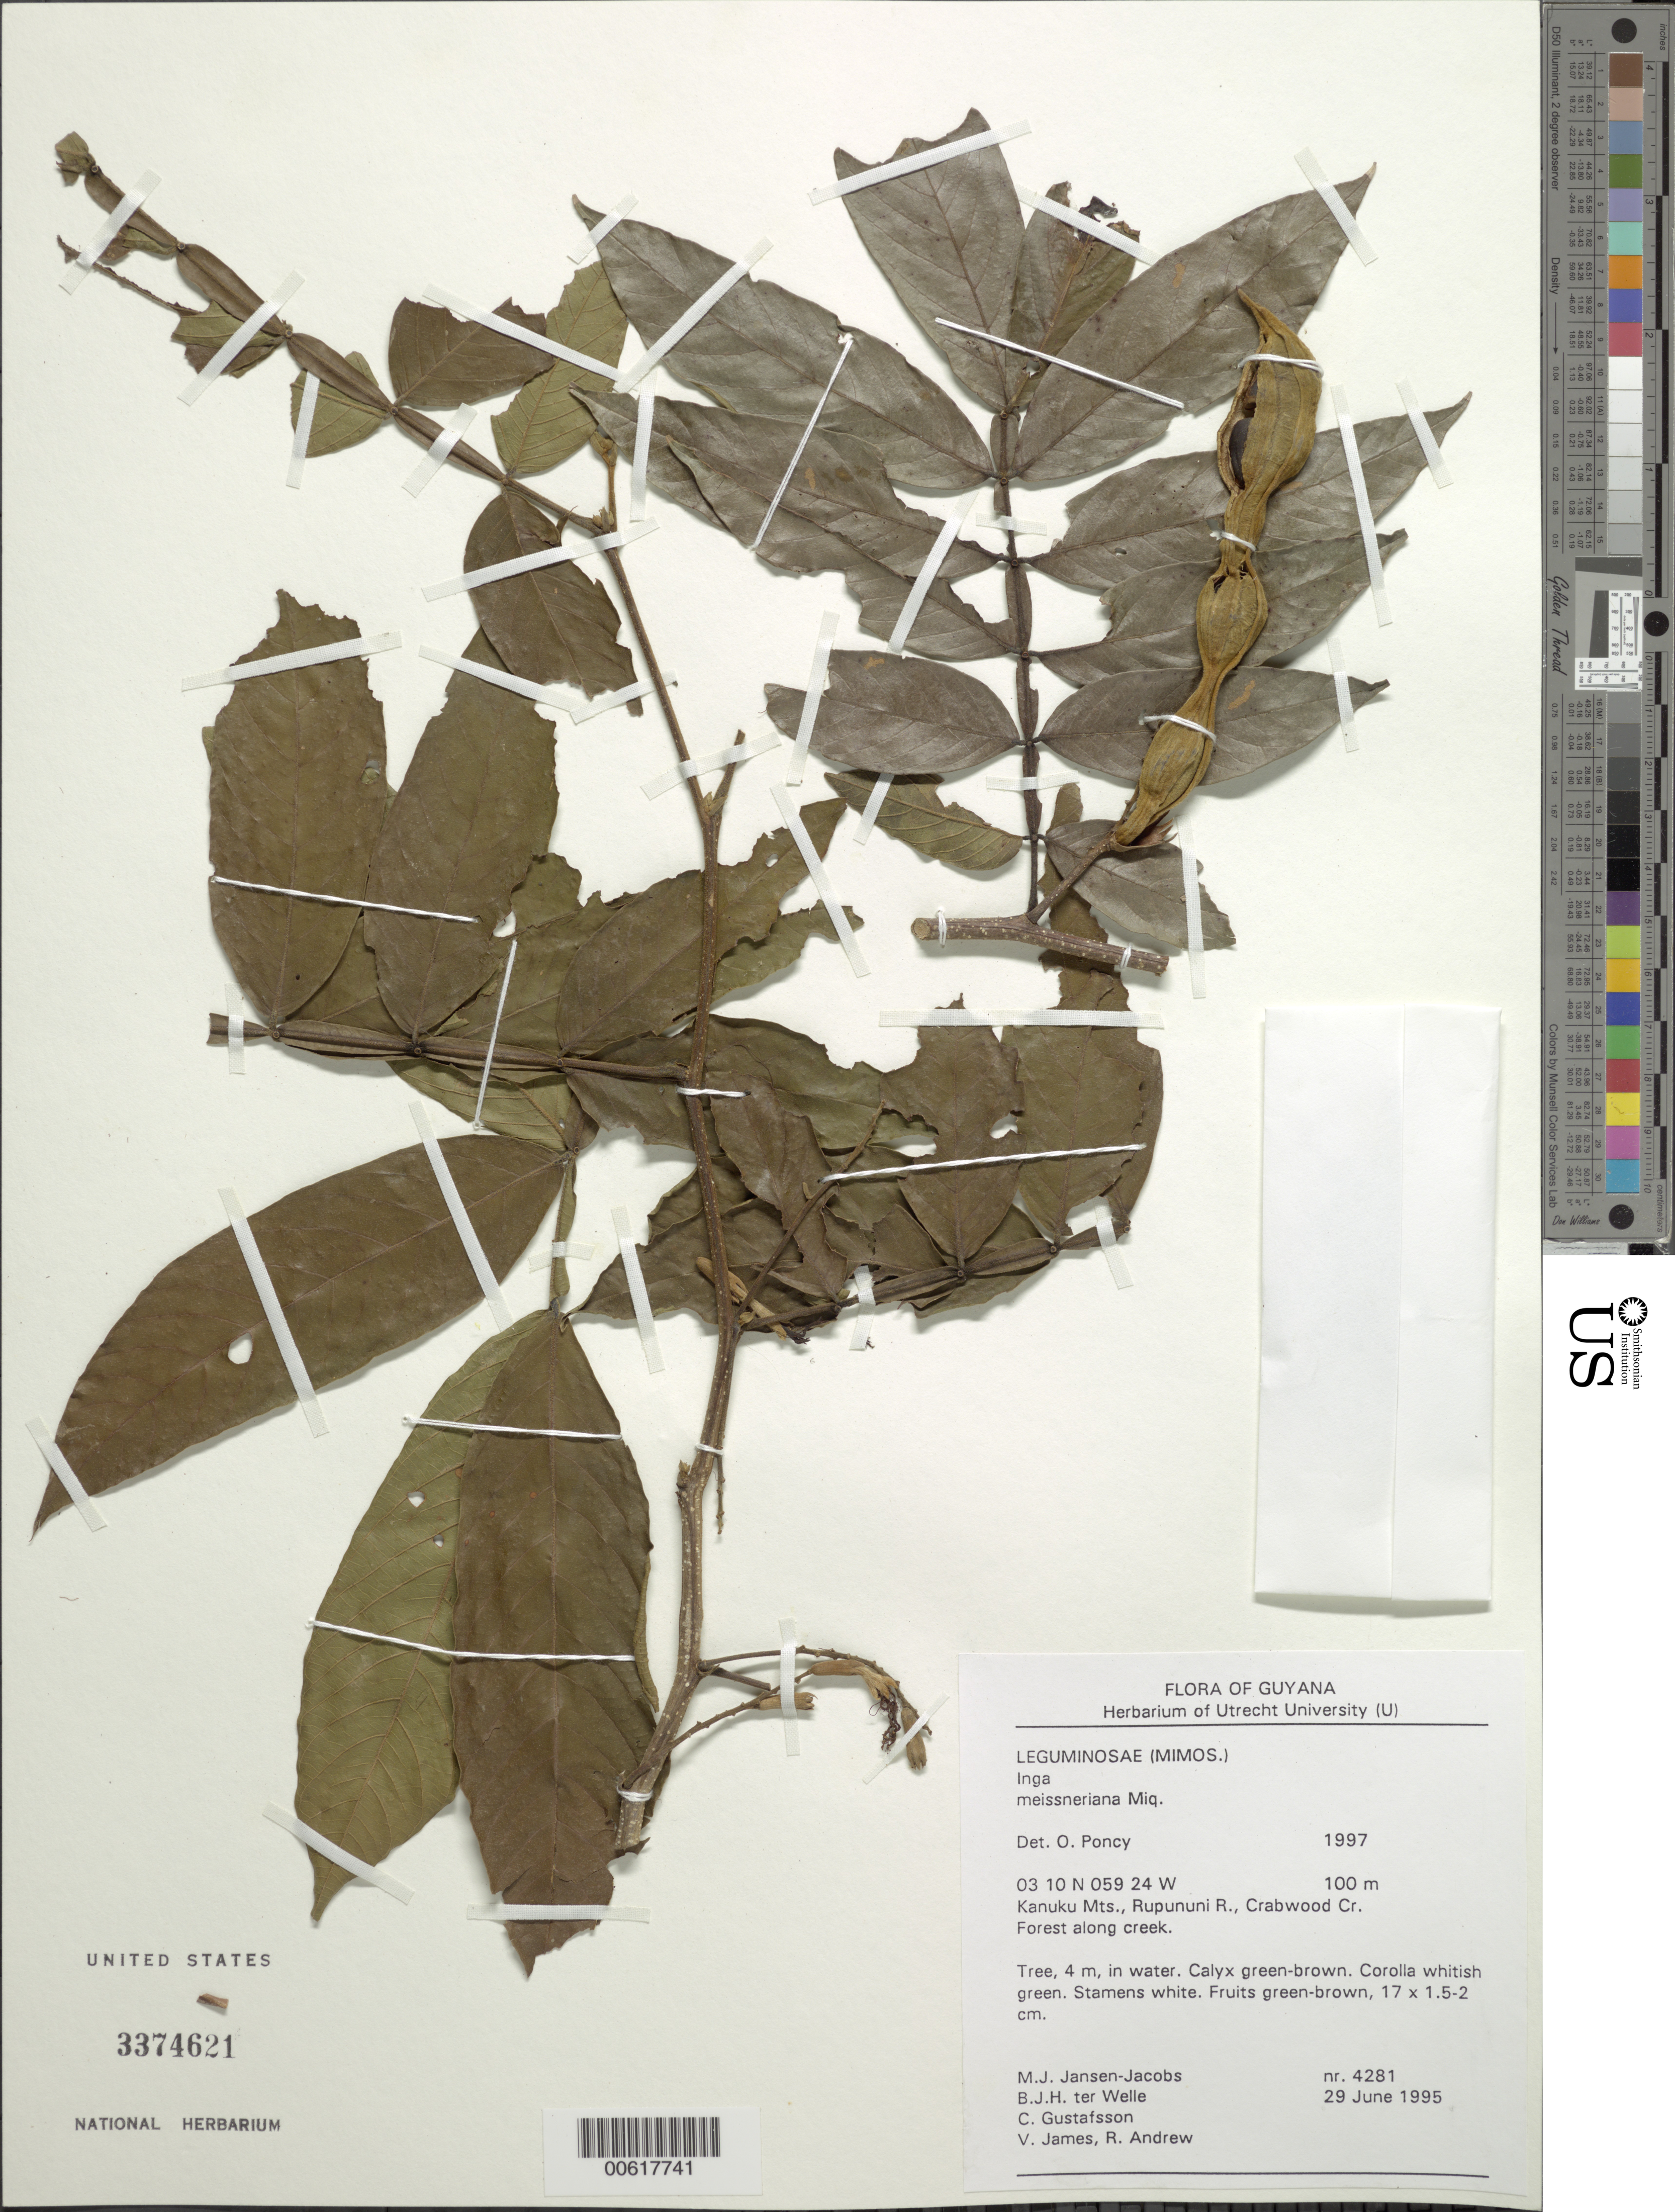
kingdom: Plantae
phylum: Tracheophyta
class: Magnoliopsida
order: Fabales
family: Fabaceae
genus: Inga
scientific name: Inga vera subsp. affinis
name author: (DC.) T.D. Penn.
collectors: M. J. Jansen-Jacobs, B. Welle, C. G. Gustafsson, V. James & R. Andrew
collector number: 4281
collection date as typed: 29-Jun-95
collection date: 1995-06-29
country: Guyana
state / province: U. Takutu-U. Essequibo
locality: Crabwood Creek, Rupununi River, Kanuku Mts.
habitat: Forest along creek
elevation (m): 100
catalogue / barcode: US 3374621